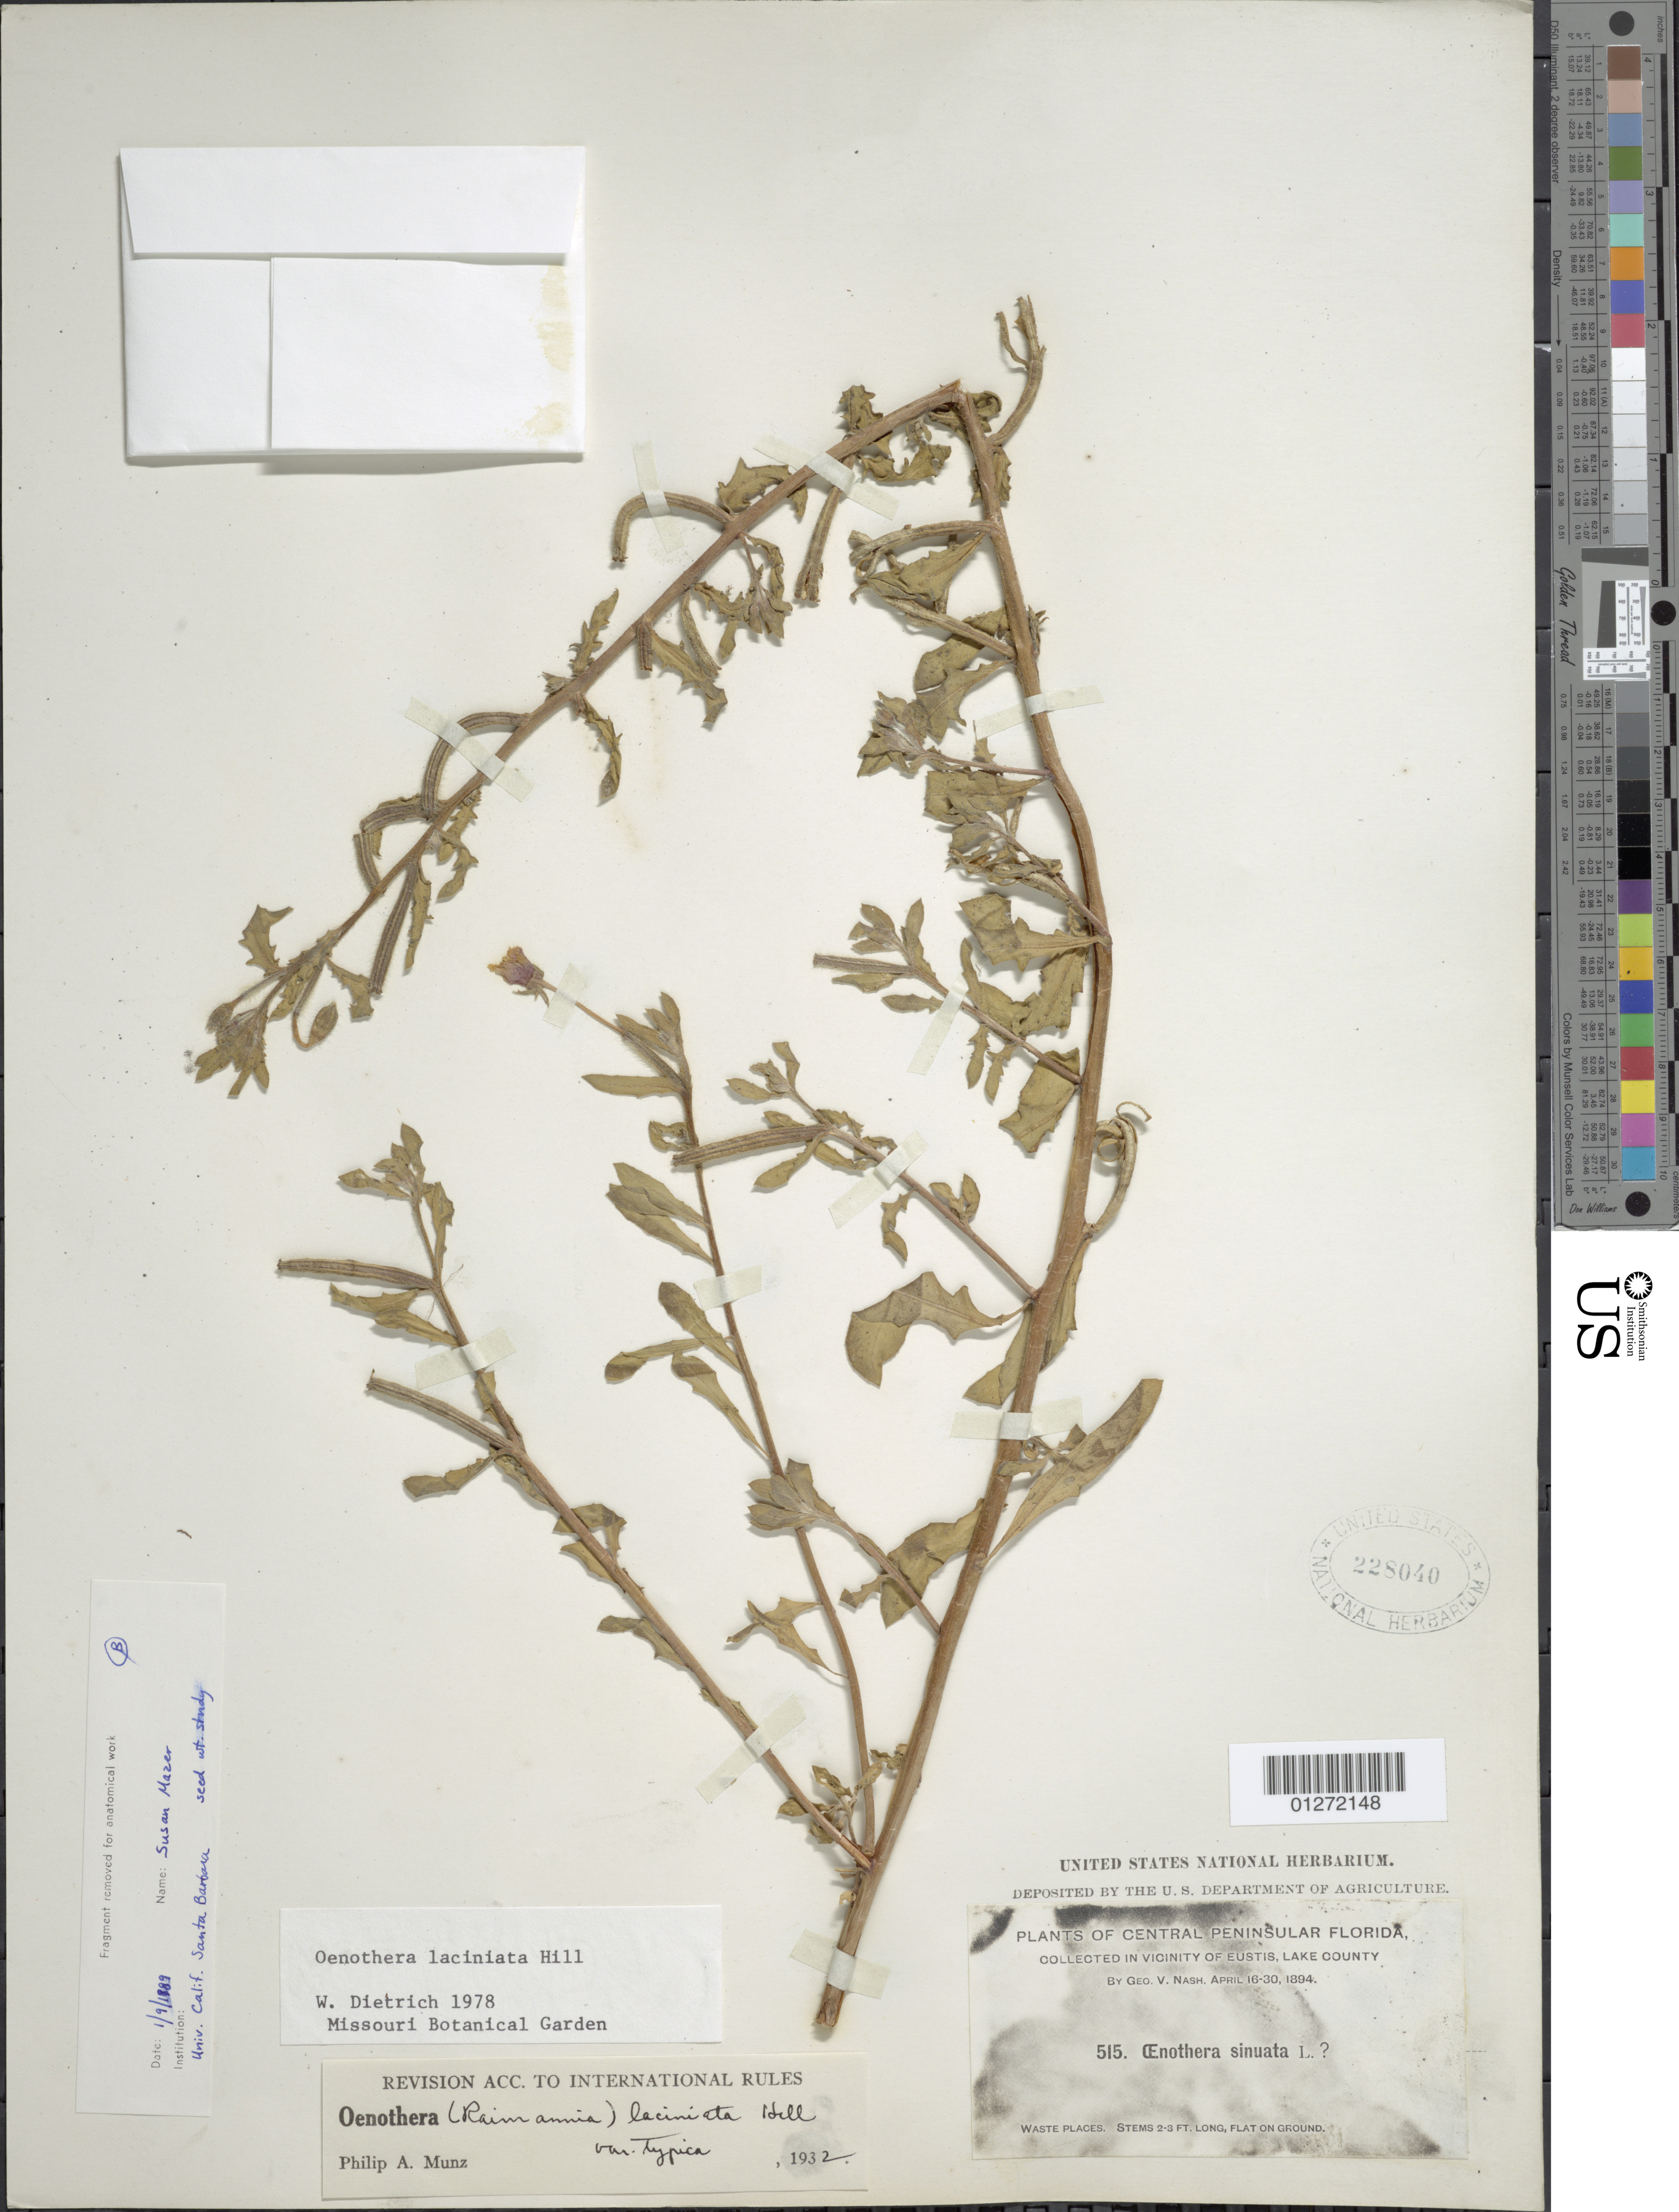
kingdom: Plantae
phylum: Tracheophyta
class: Magnoliopsida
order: Myrtales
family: Onagraceae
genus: Oenothera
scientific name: Oenothera laciniata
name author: Hill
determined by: Dietrich, W.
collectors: G. V. Nash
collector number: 515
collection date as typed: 16 - 30 Apr 1894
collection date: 1894-04-16/1894-04-30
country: United States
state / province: Florida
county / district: Lake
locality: Vicinity of Eustis.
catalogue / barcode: US 228040